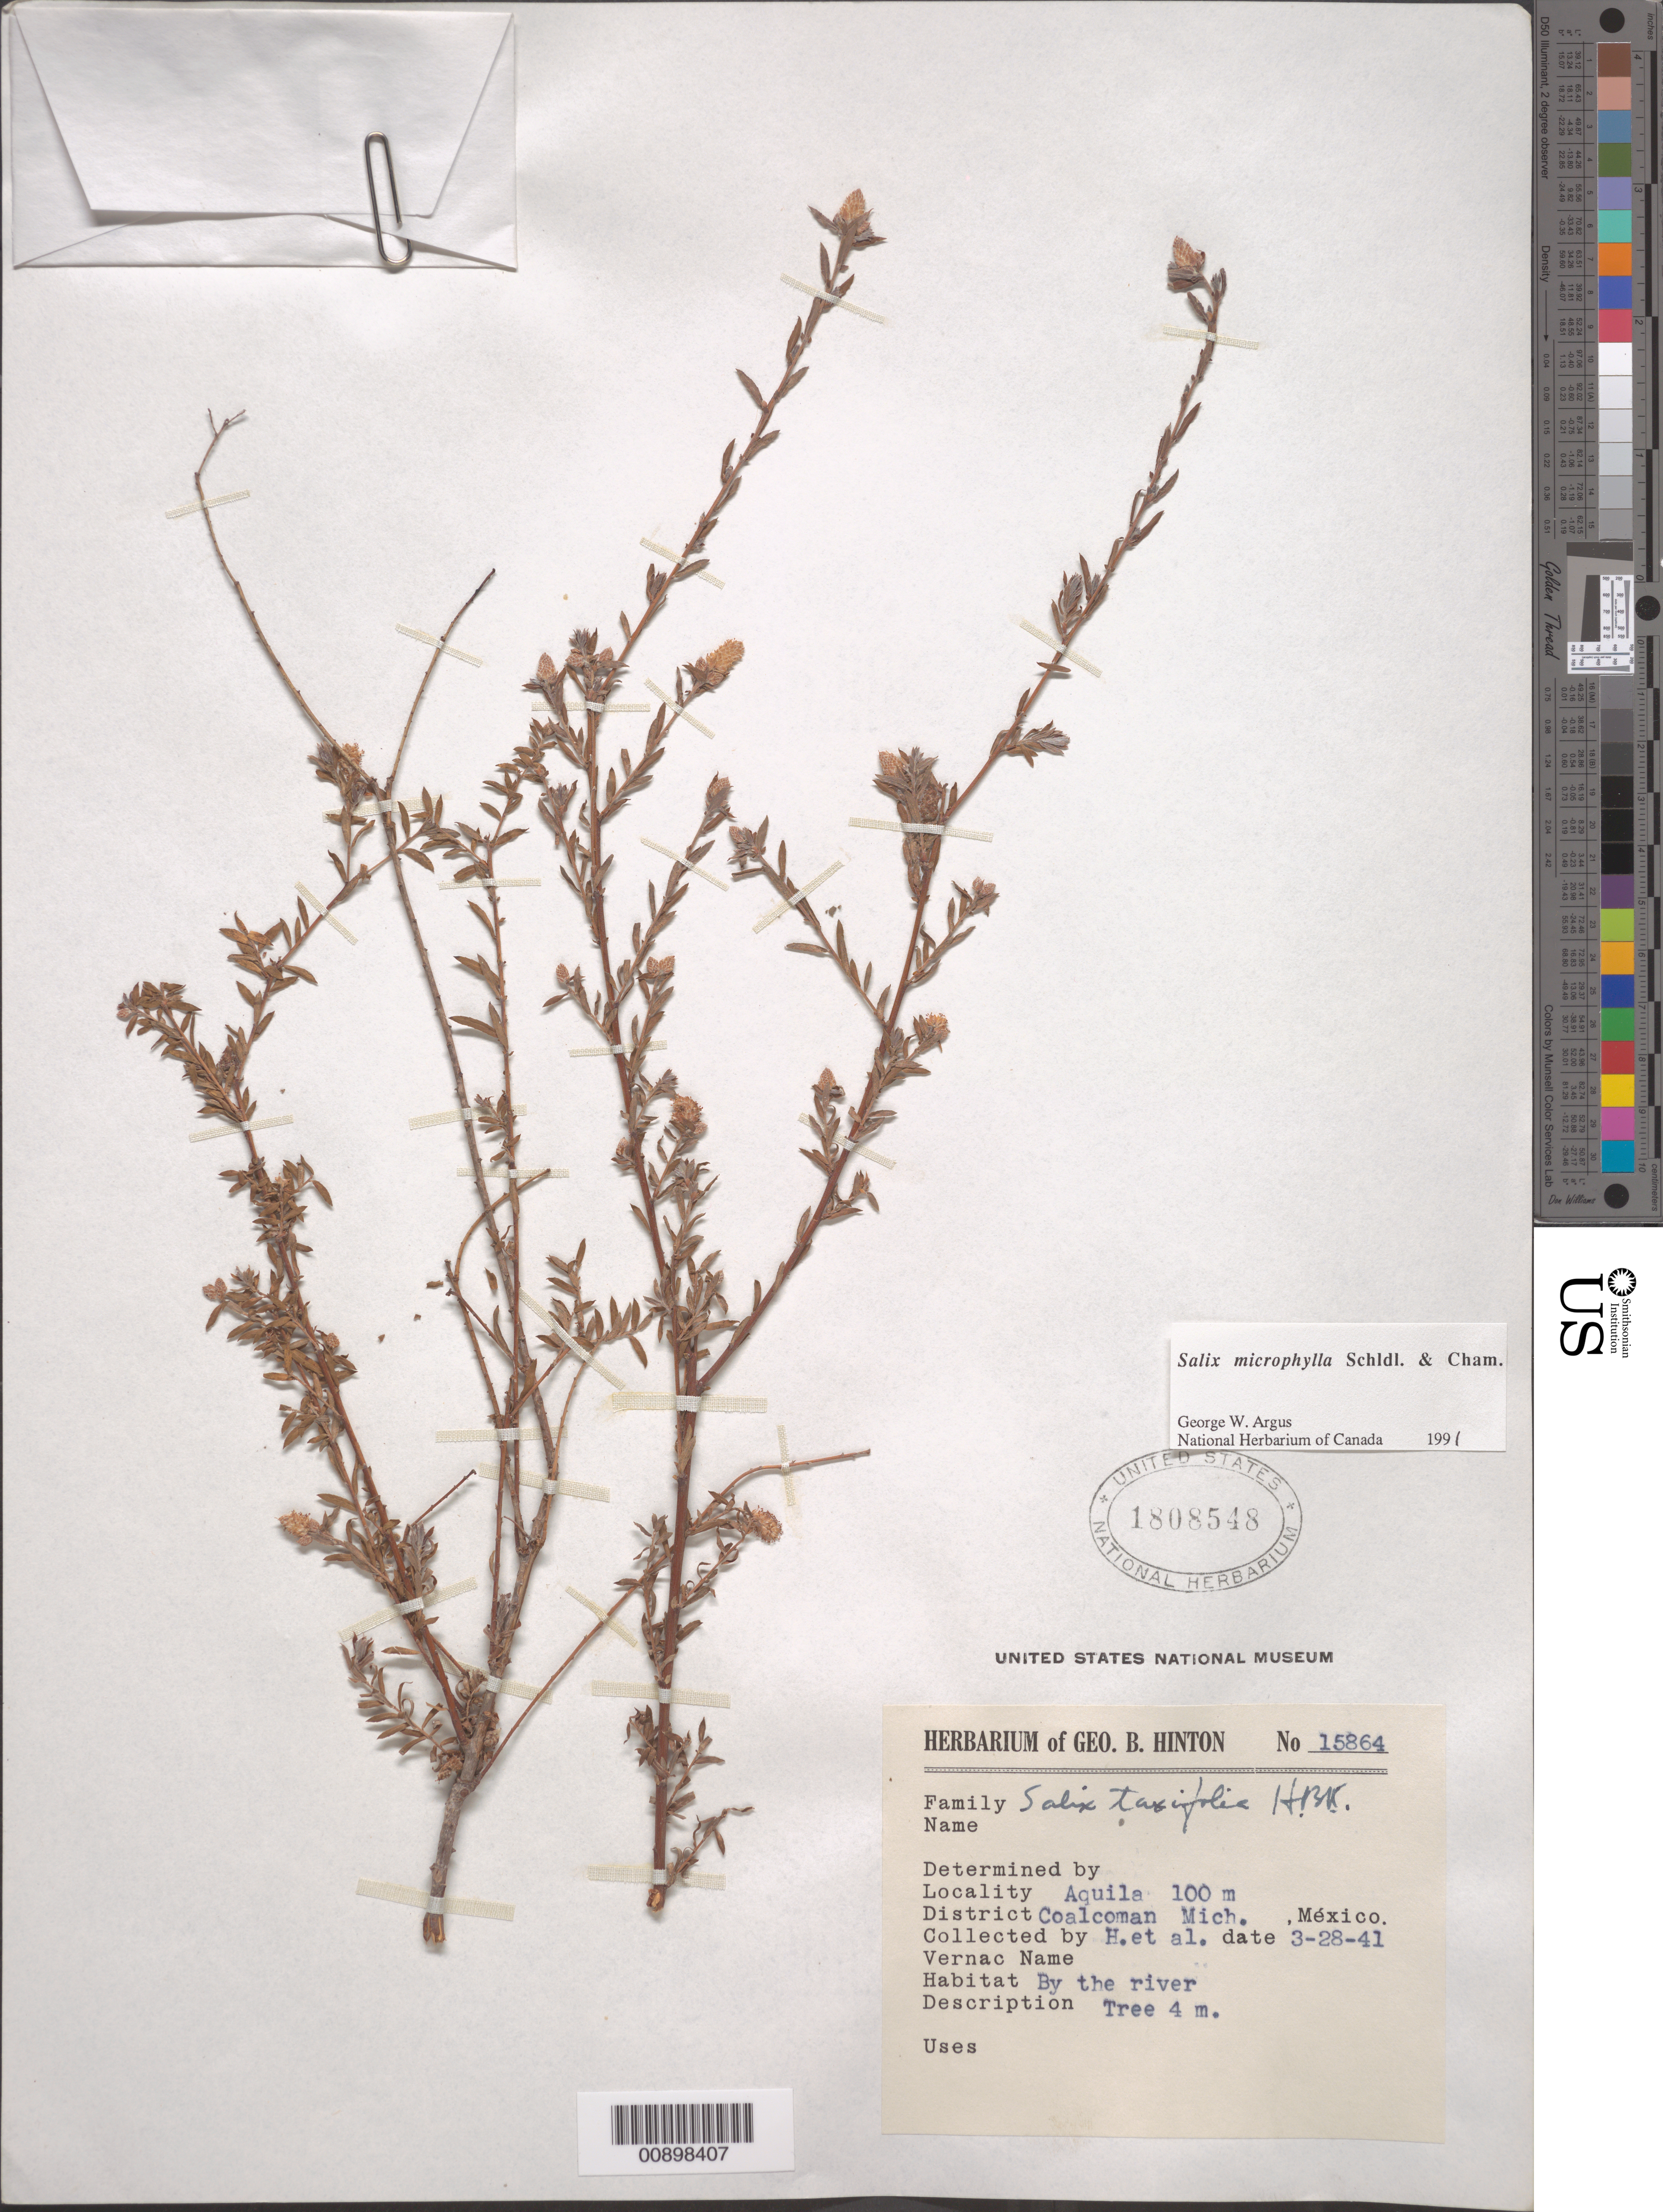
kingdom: Plantae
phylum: Tracheophyta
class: Magnoliopsida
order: Malpighiales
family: Salicaceae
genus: Salix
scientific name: Salix microphylla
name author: Schltdl. & Cham.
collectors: G. B. Hinton & et al.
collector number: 15864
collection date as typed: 28 Mar 1941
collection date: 1941-03-28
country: Mexico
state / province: Michoacán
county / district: Coalcomán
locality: Aquila, District Coalcomán, State Michoacán.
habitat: By the river.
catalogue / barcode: US 1808548